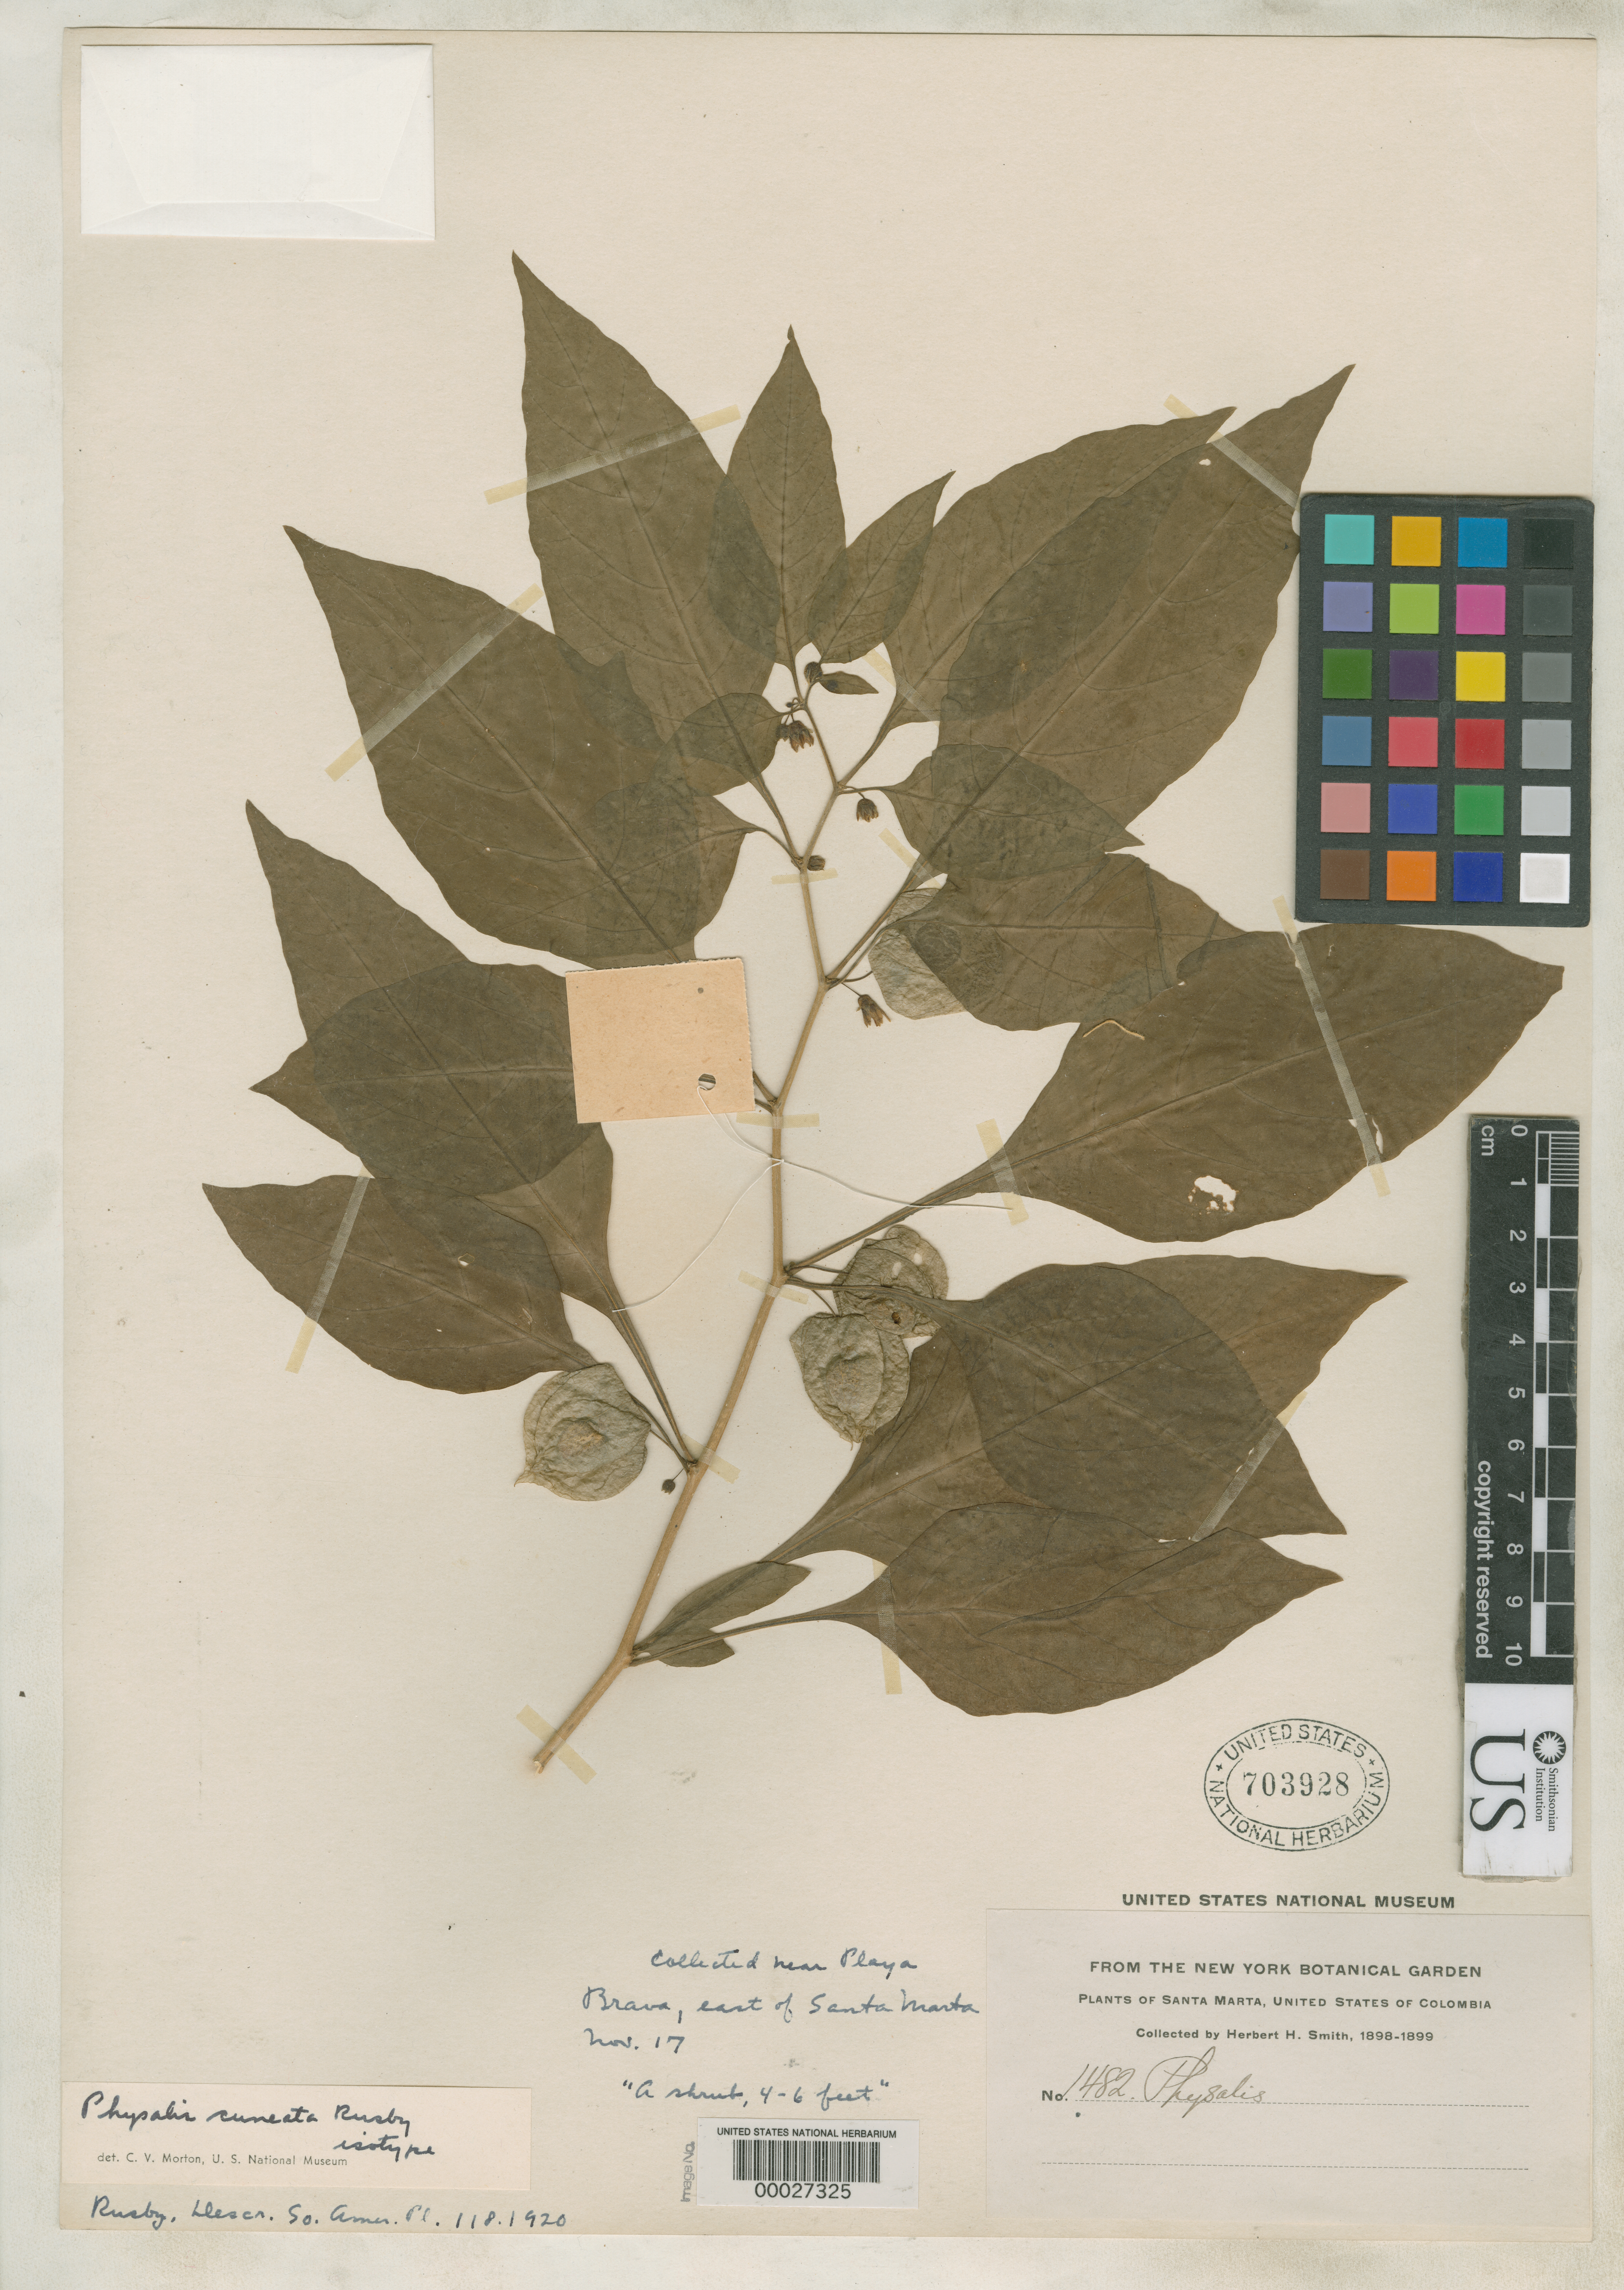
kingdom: Plantae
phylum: Tracheophyta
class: Magnoliopsida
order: Solanales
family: Solanaceae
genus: Physalis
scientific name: Physalis cuneata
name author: Rusby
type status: Isotype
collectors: Herbert H. Smith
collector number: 1482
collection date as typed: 17 Nov 1898 or 17 Nov 1899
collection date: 1898-11-17 or 1899-11-17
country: Colombia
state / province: Magdalena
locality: Near Playa Brava, E of Santa Marta.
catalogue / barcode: US 703928